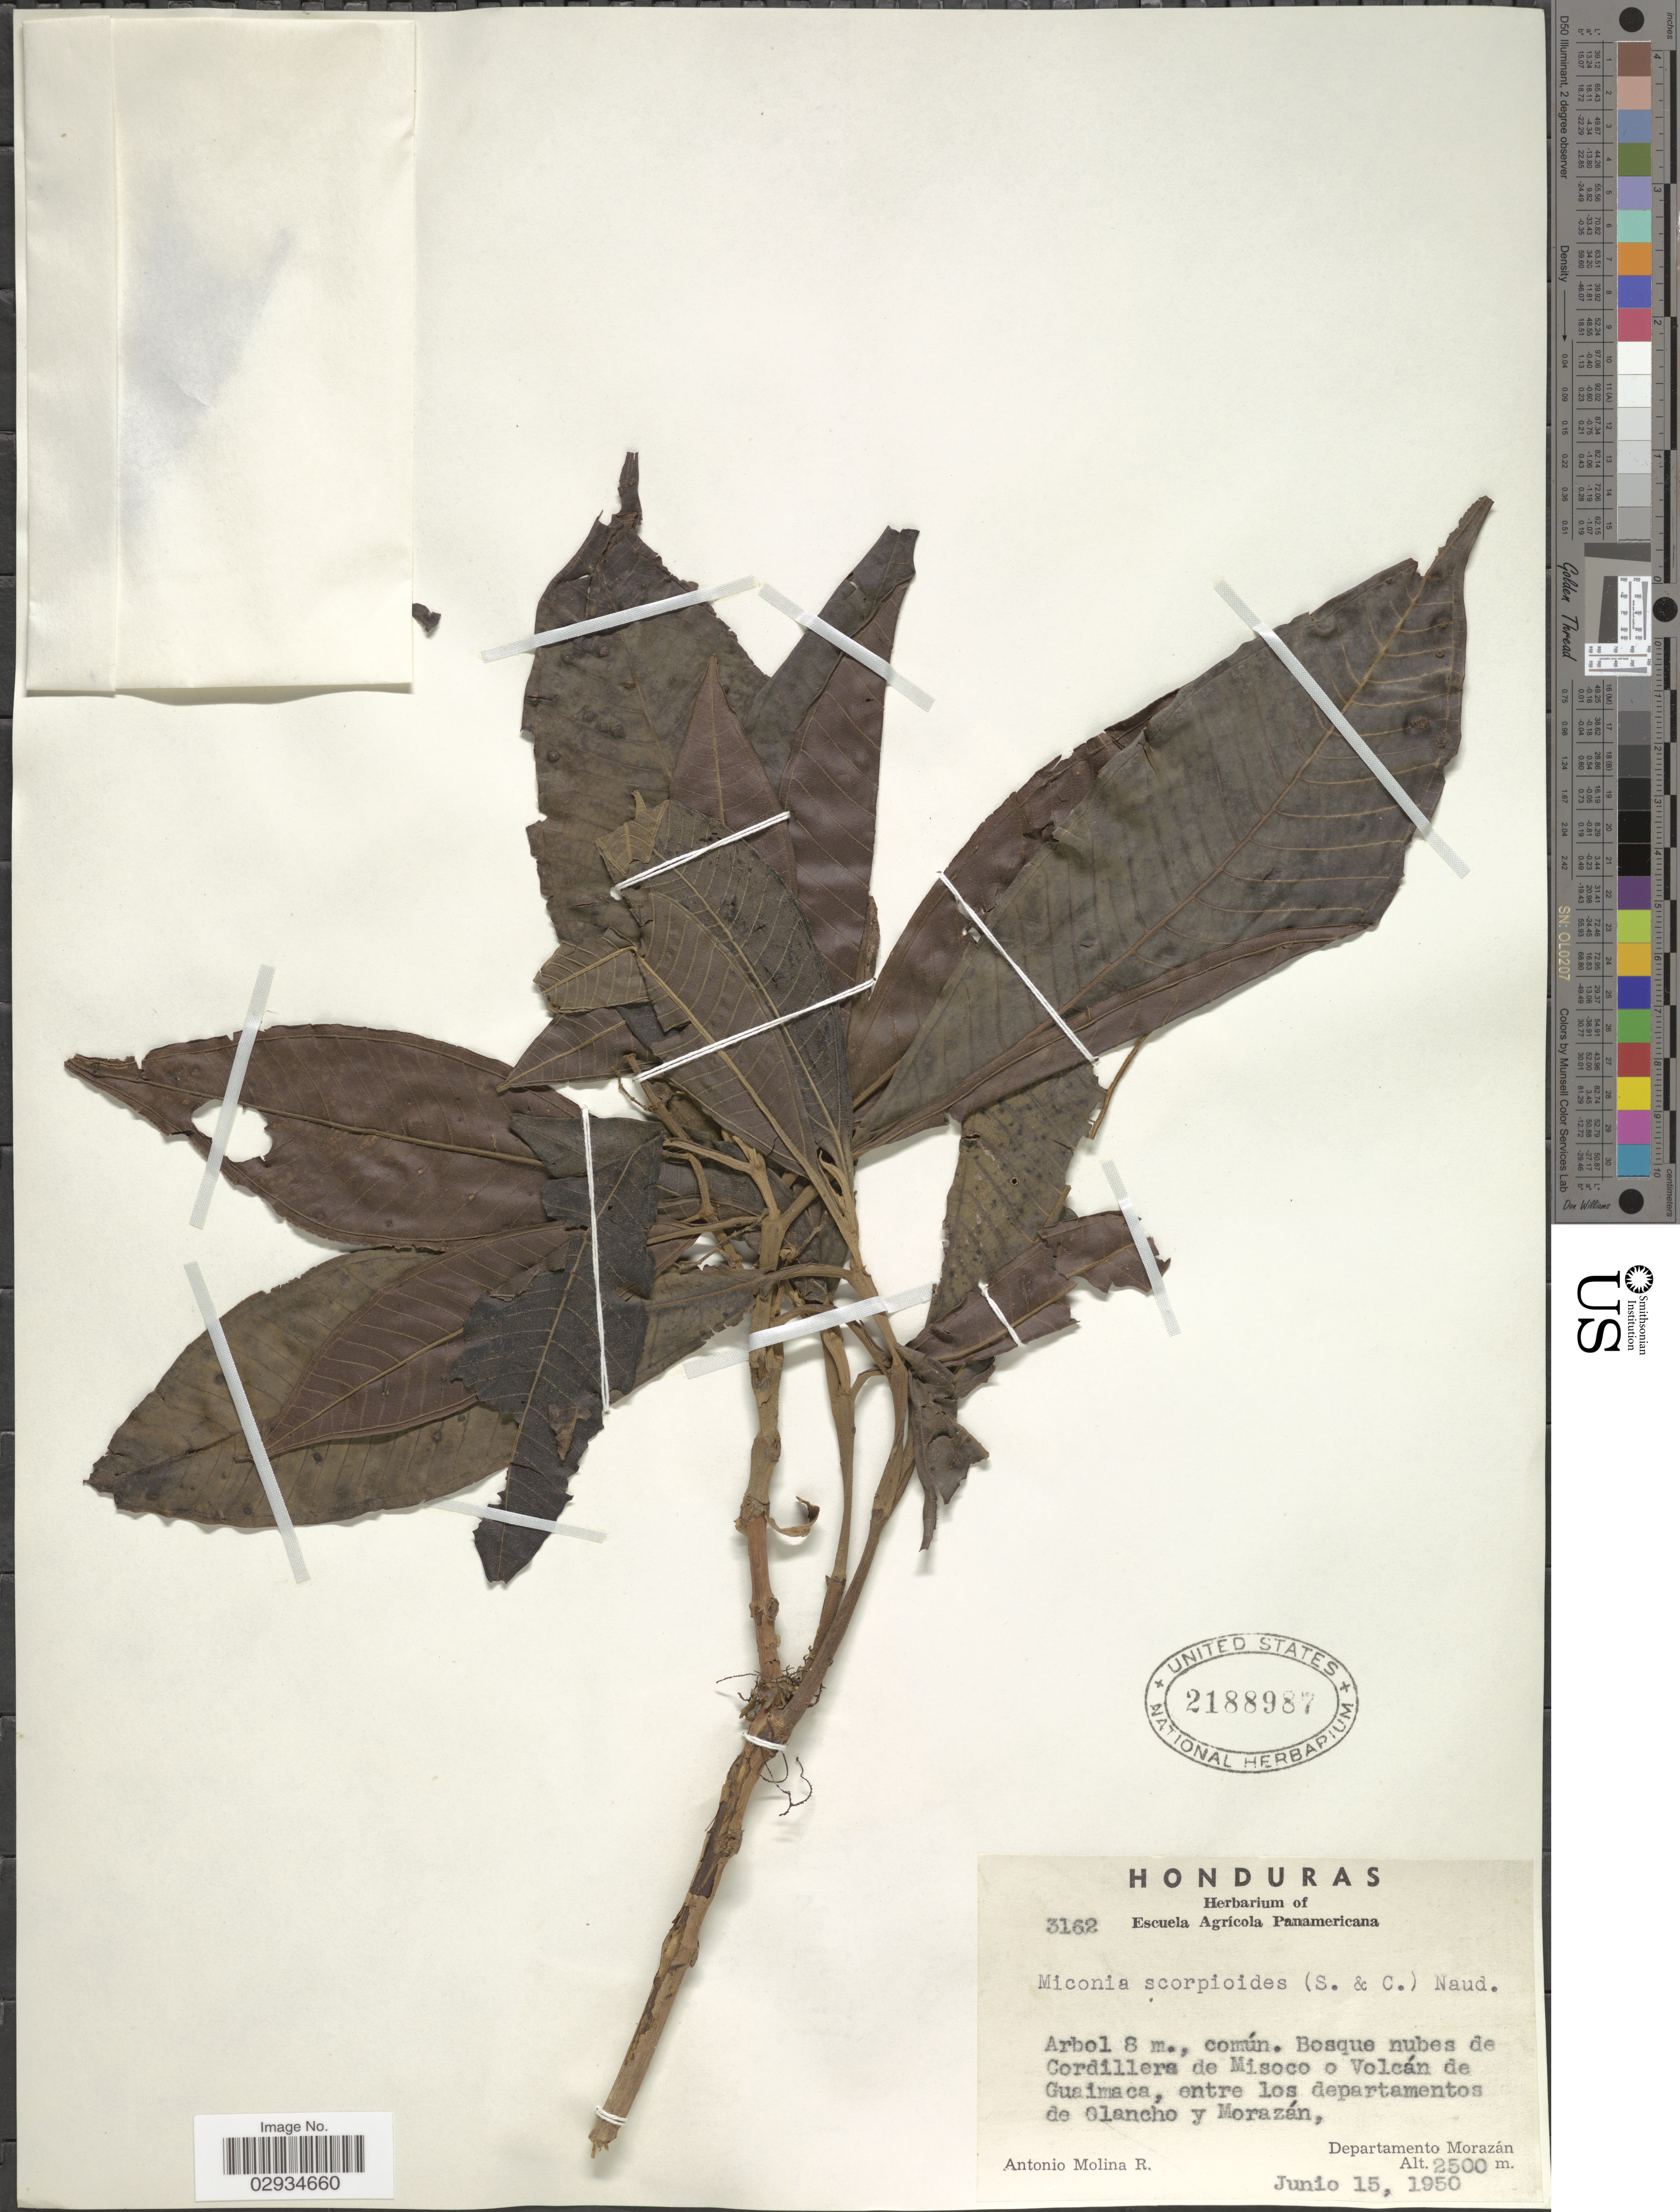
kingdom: Plantae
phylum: Tracheophyta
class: Magnoliopsida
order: Myrtales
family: Melastomataceae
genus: Miconia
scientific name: Miconia trinervia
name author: (Sw.) D. Don ex Loudon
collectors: A. Molina R.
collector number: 3162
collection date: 1950-06-15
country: Honduras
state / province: Fco. Morazán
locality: Bosque nubes de Cordillera de Misoco o Volcán de Guaimaca, entre los departamentos de Olancho y Morazán. Departamento Morazán.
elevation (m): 2500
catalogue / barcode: US 2188987